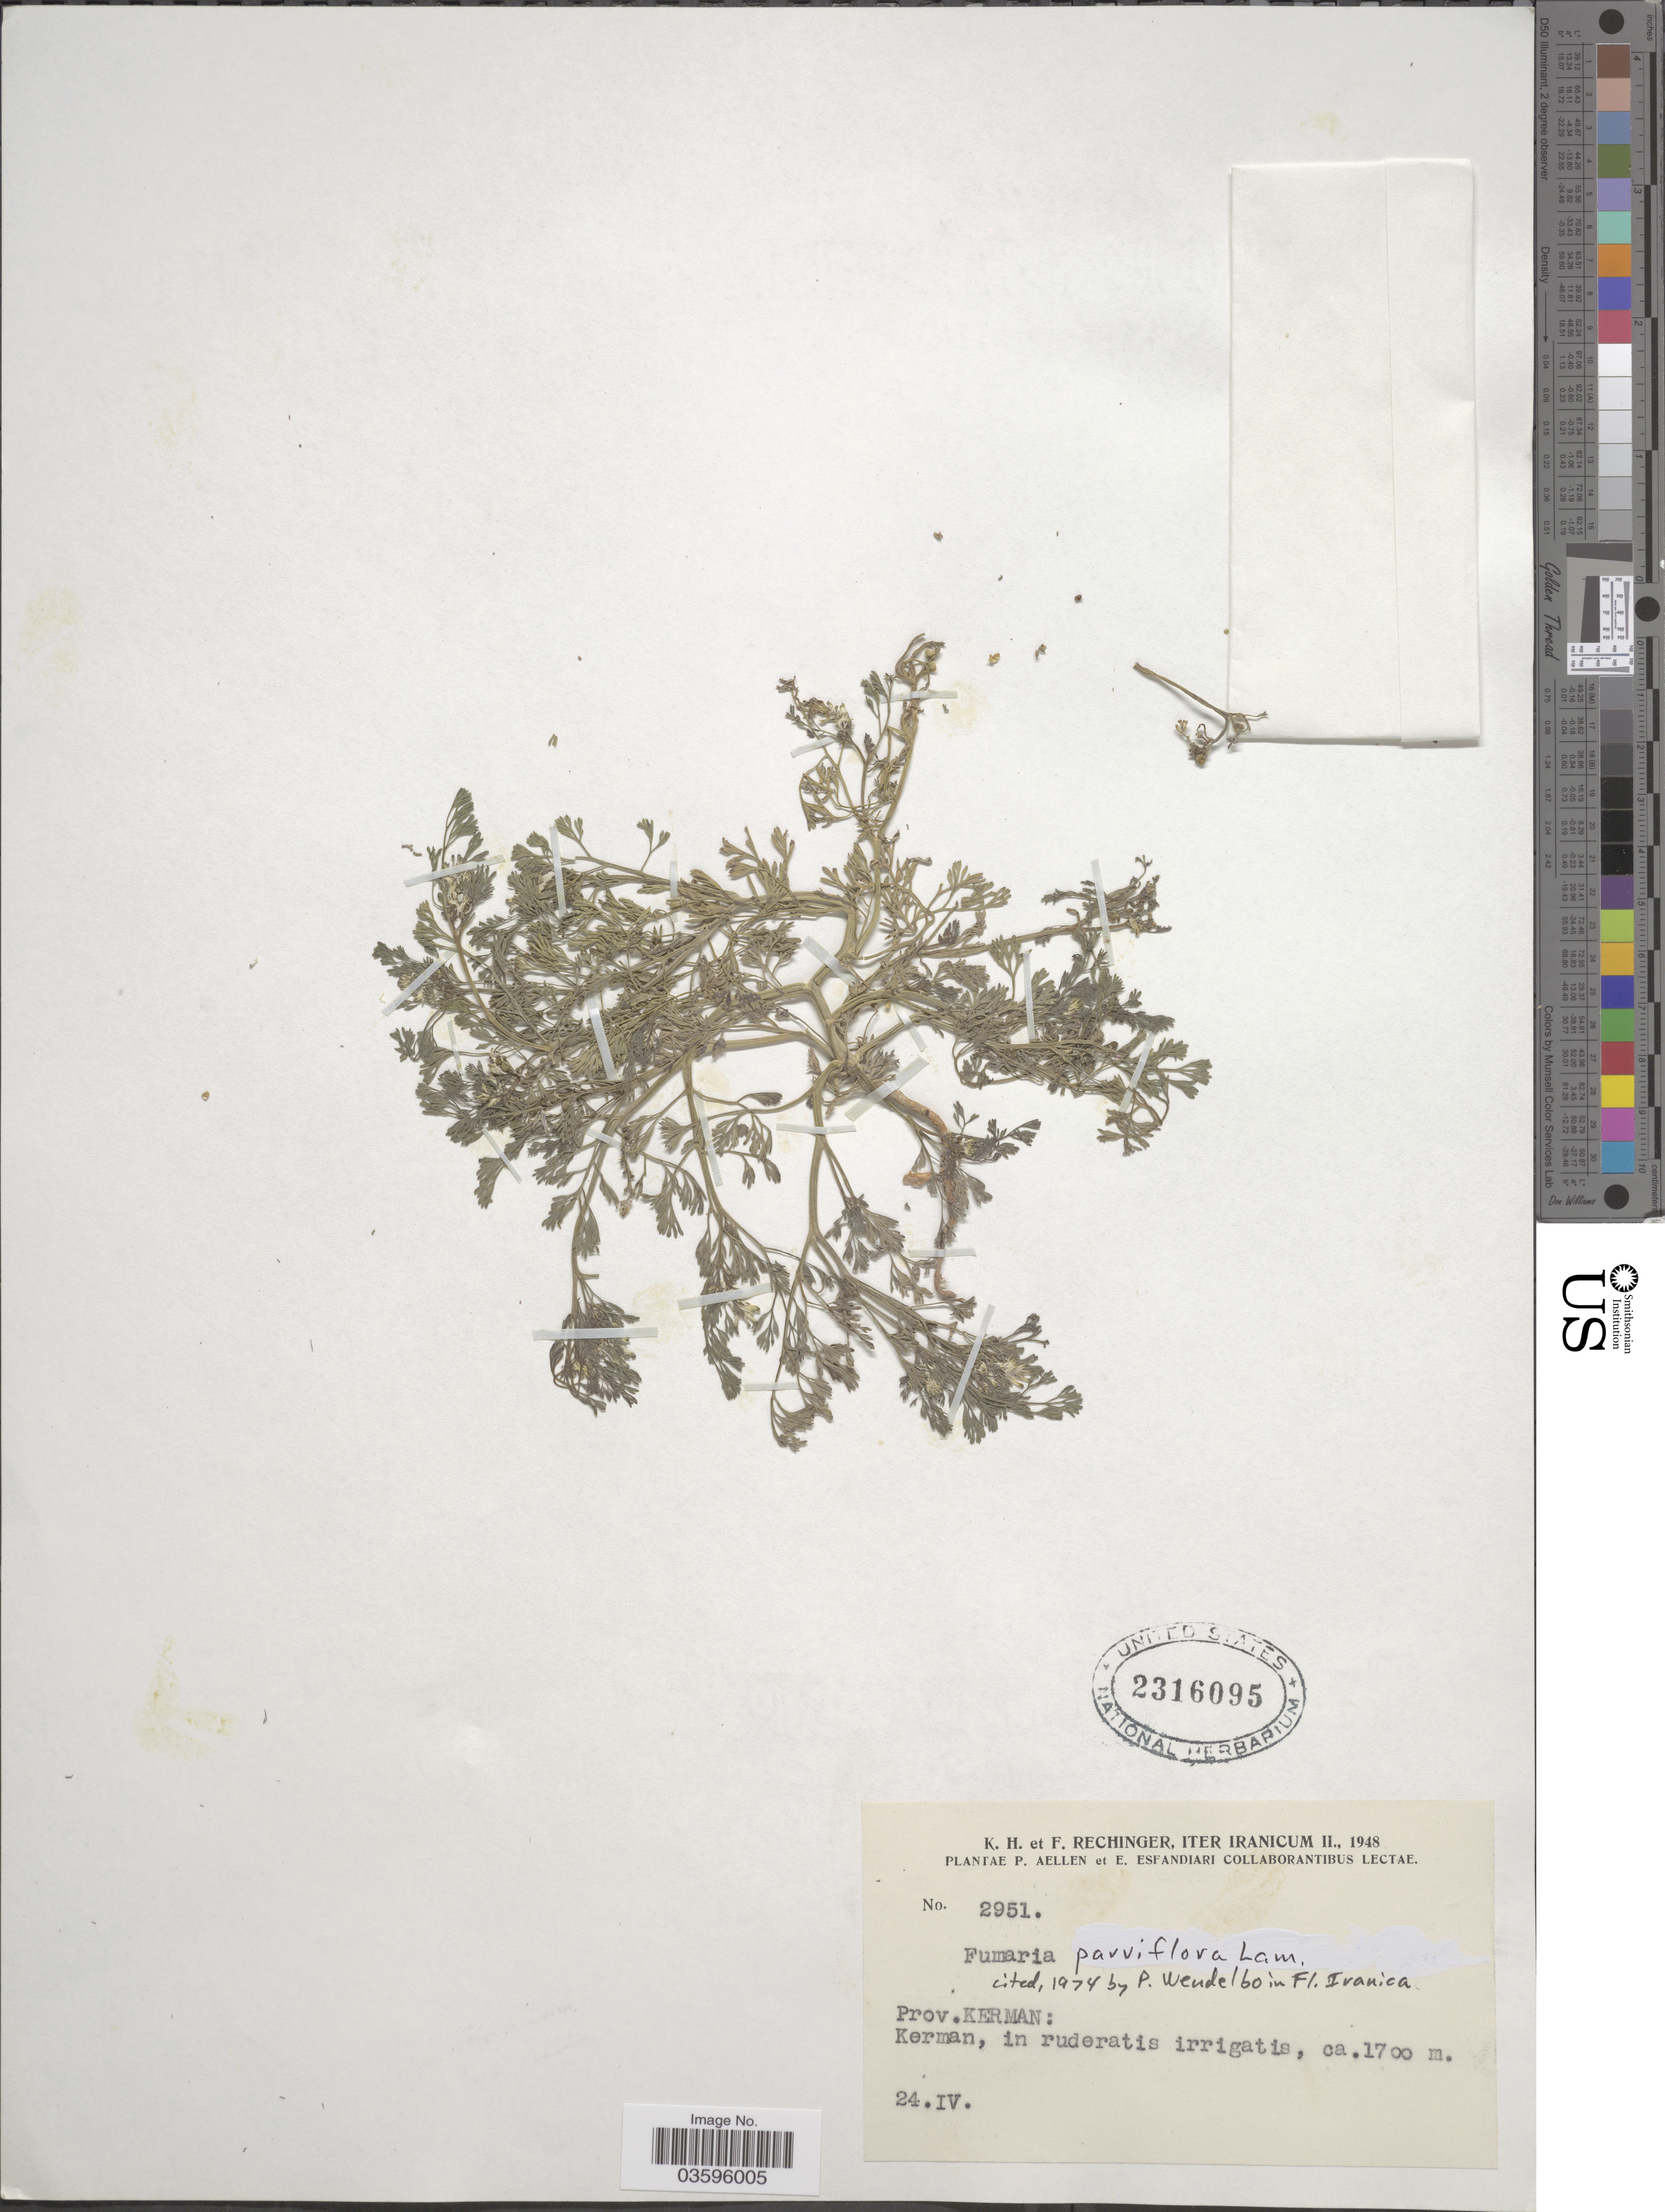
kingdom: Plantae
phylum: Tracheophyta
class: Magnoliopsida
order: Ranunculales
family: Papaveraceae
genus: Fumaria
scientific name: Fumaria parviflora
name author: Lam.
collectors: K. H. Rechinger & F. Rechinger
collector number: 2951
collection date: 1948-04-24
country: Iran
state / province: Kerman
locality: Kerman, in ruderatis irrigatis.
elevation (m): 1700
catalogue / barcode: US 2316095